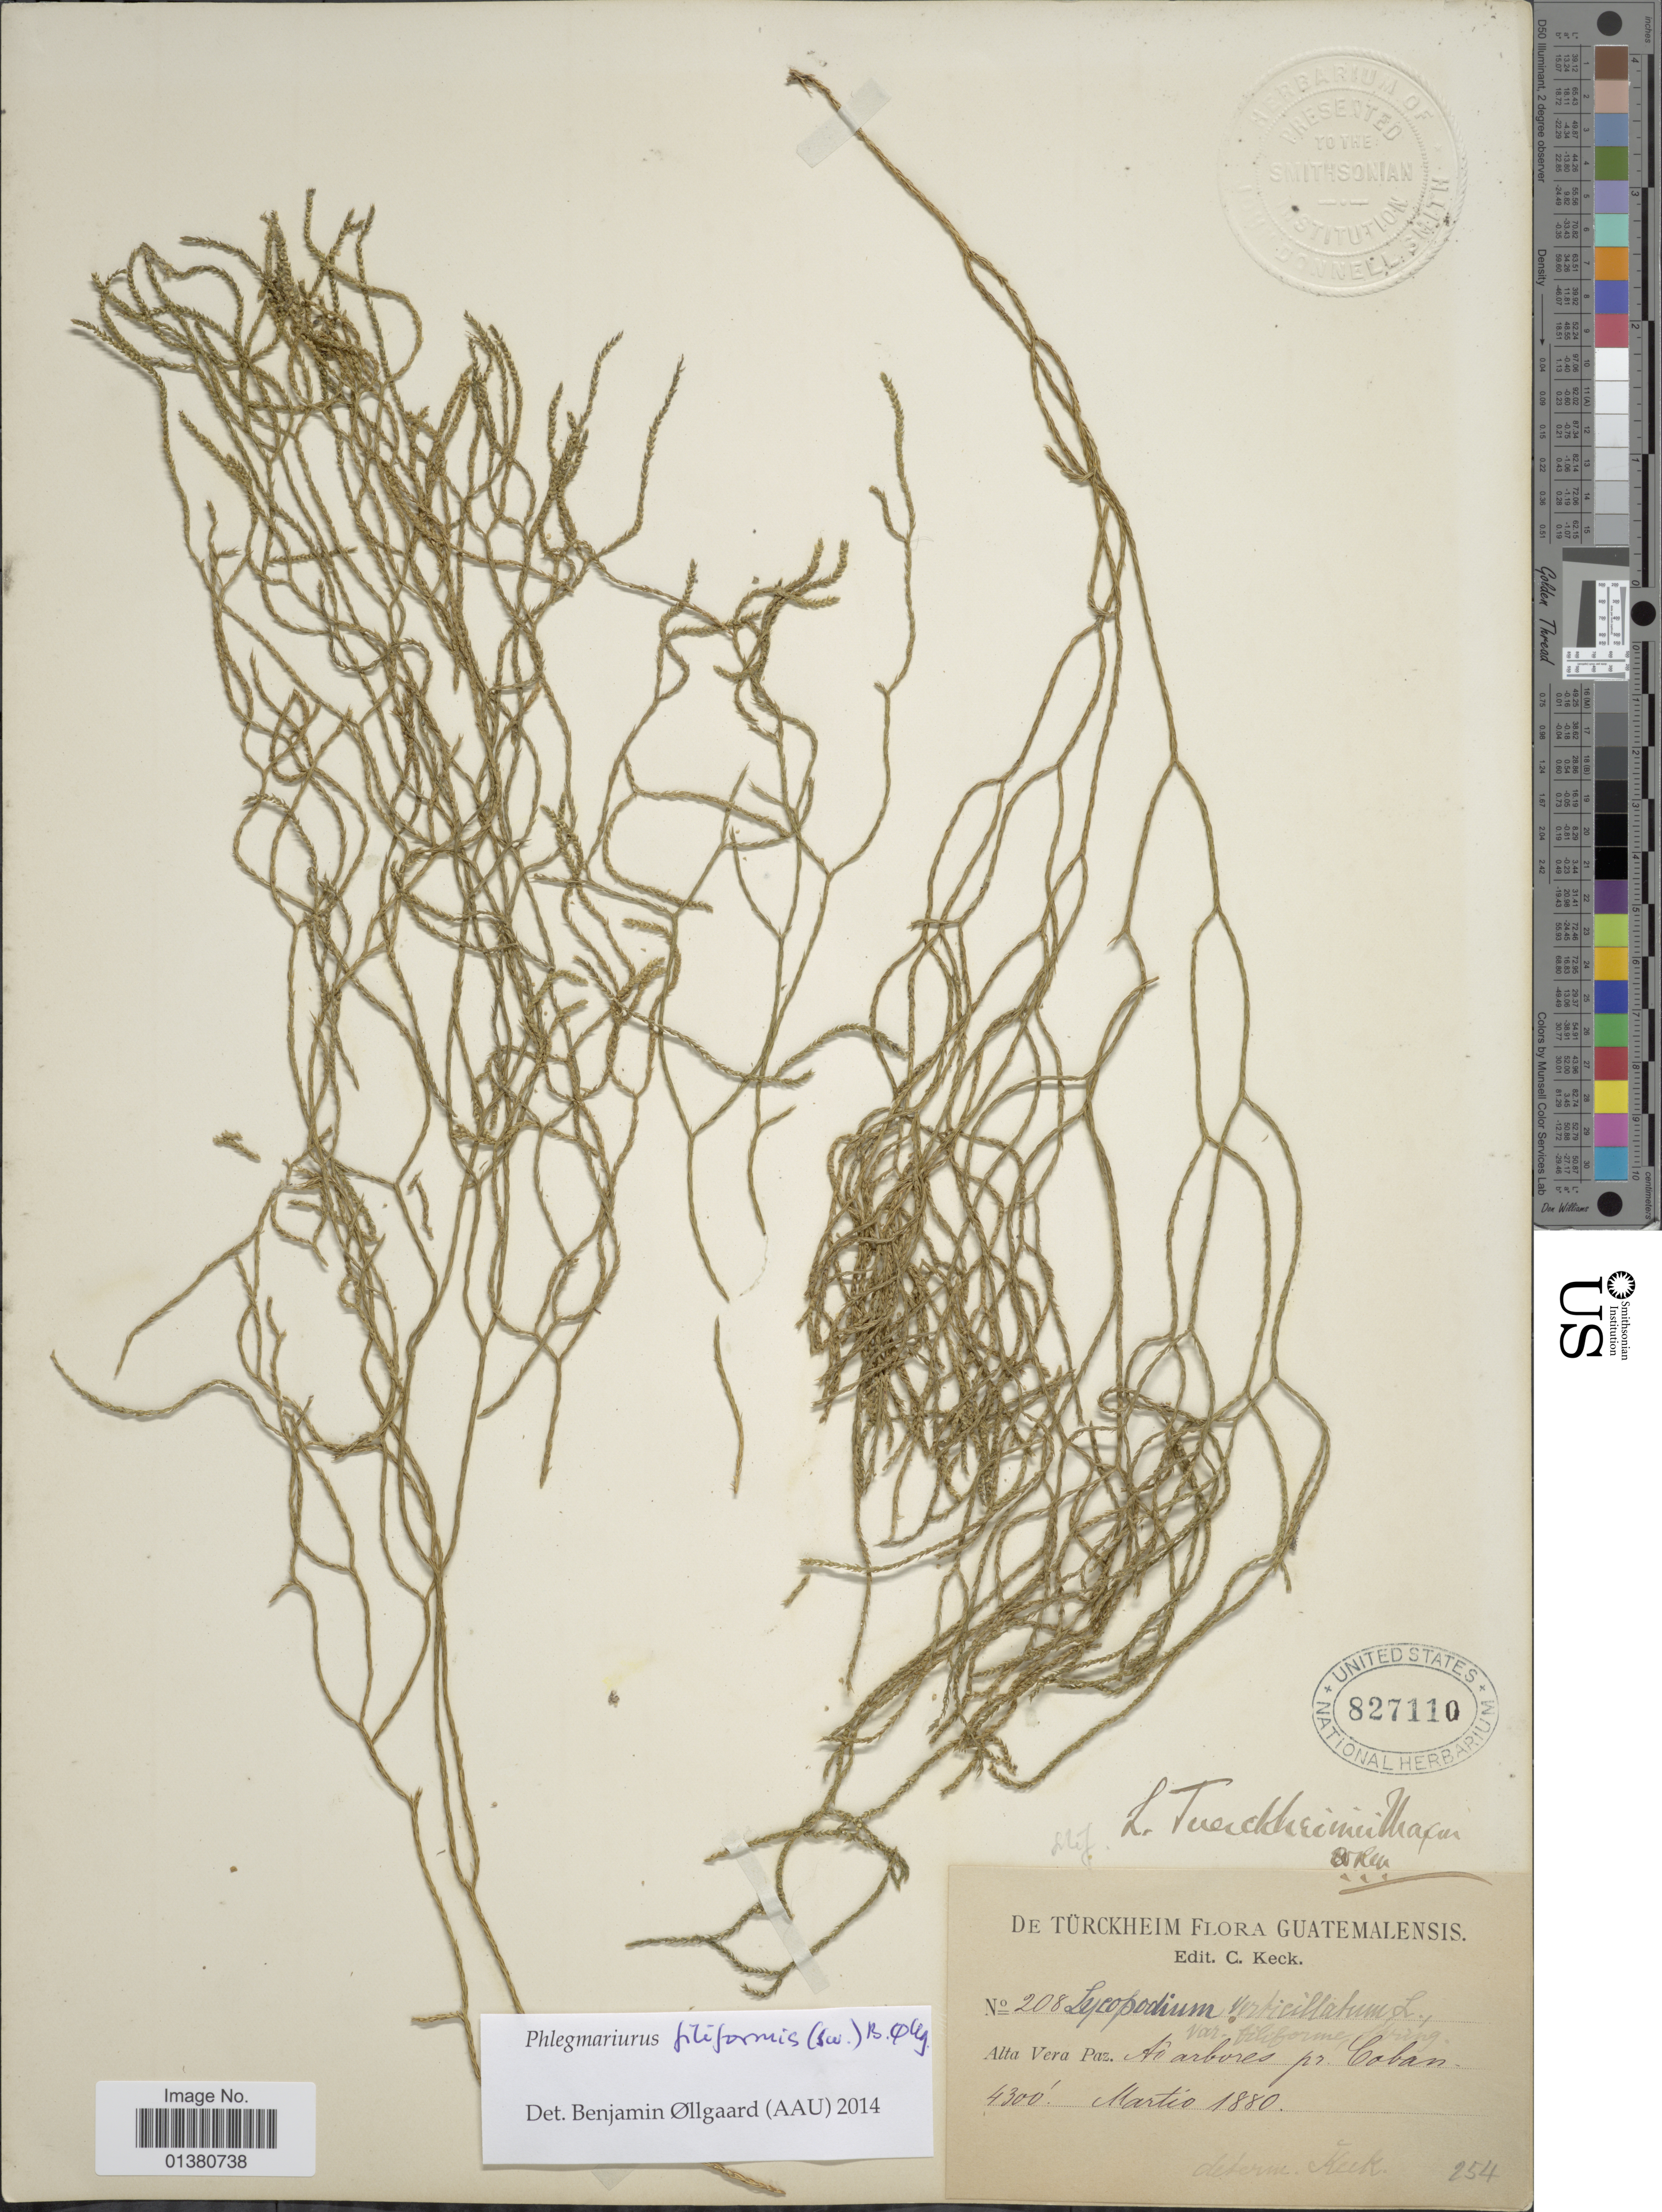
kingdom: Plantae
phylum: Tracheophyta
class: Lycopodiopsida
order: Lycopodiales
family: Lycopodiaceae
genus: Phlegmariurus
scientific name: Phlegmariurus filiformis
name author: (Sw.) W.H. Wagner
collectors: C. Keck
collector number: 208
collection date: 1880-03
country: Guatemala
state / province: Alta Verapaz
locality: Ad arbores pr coban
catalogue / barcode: US 827110